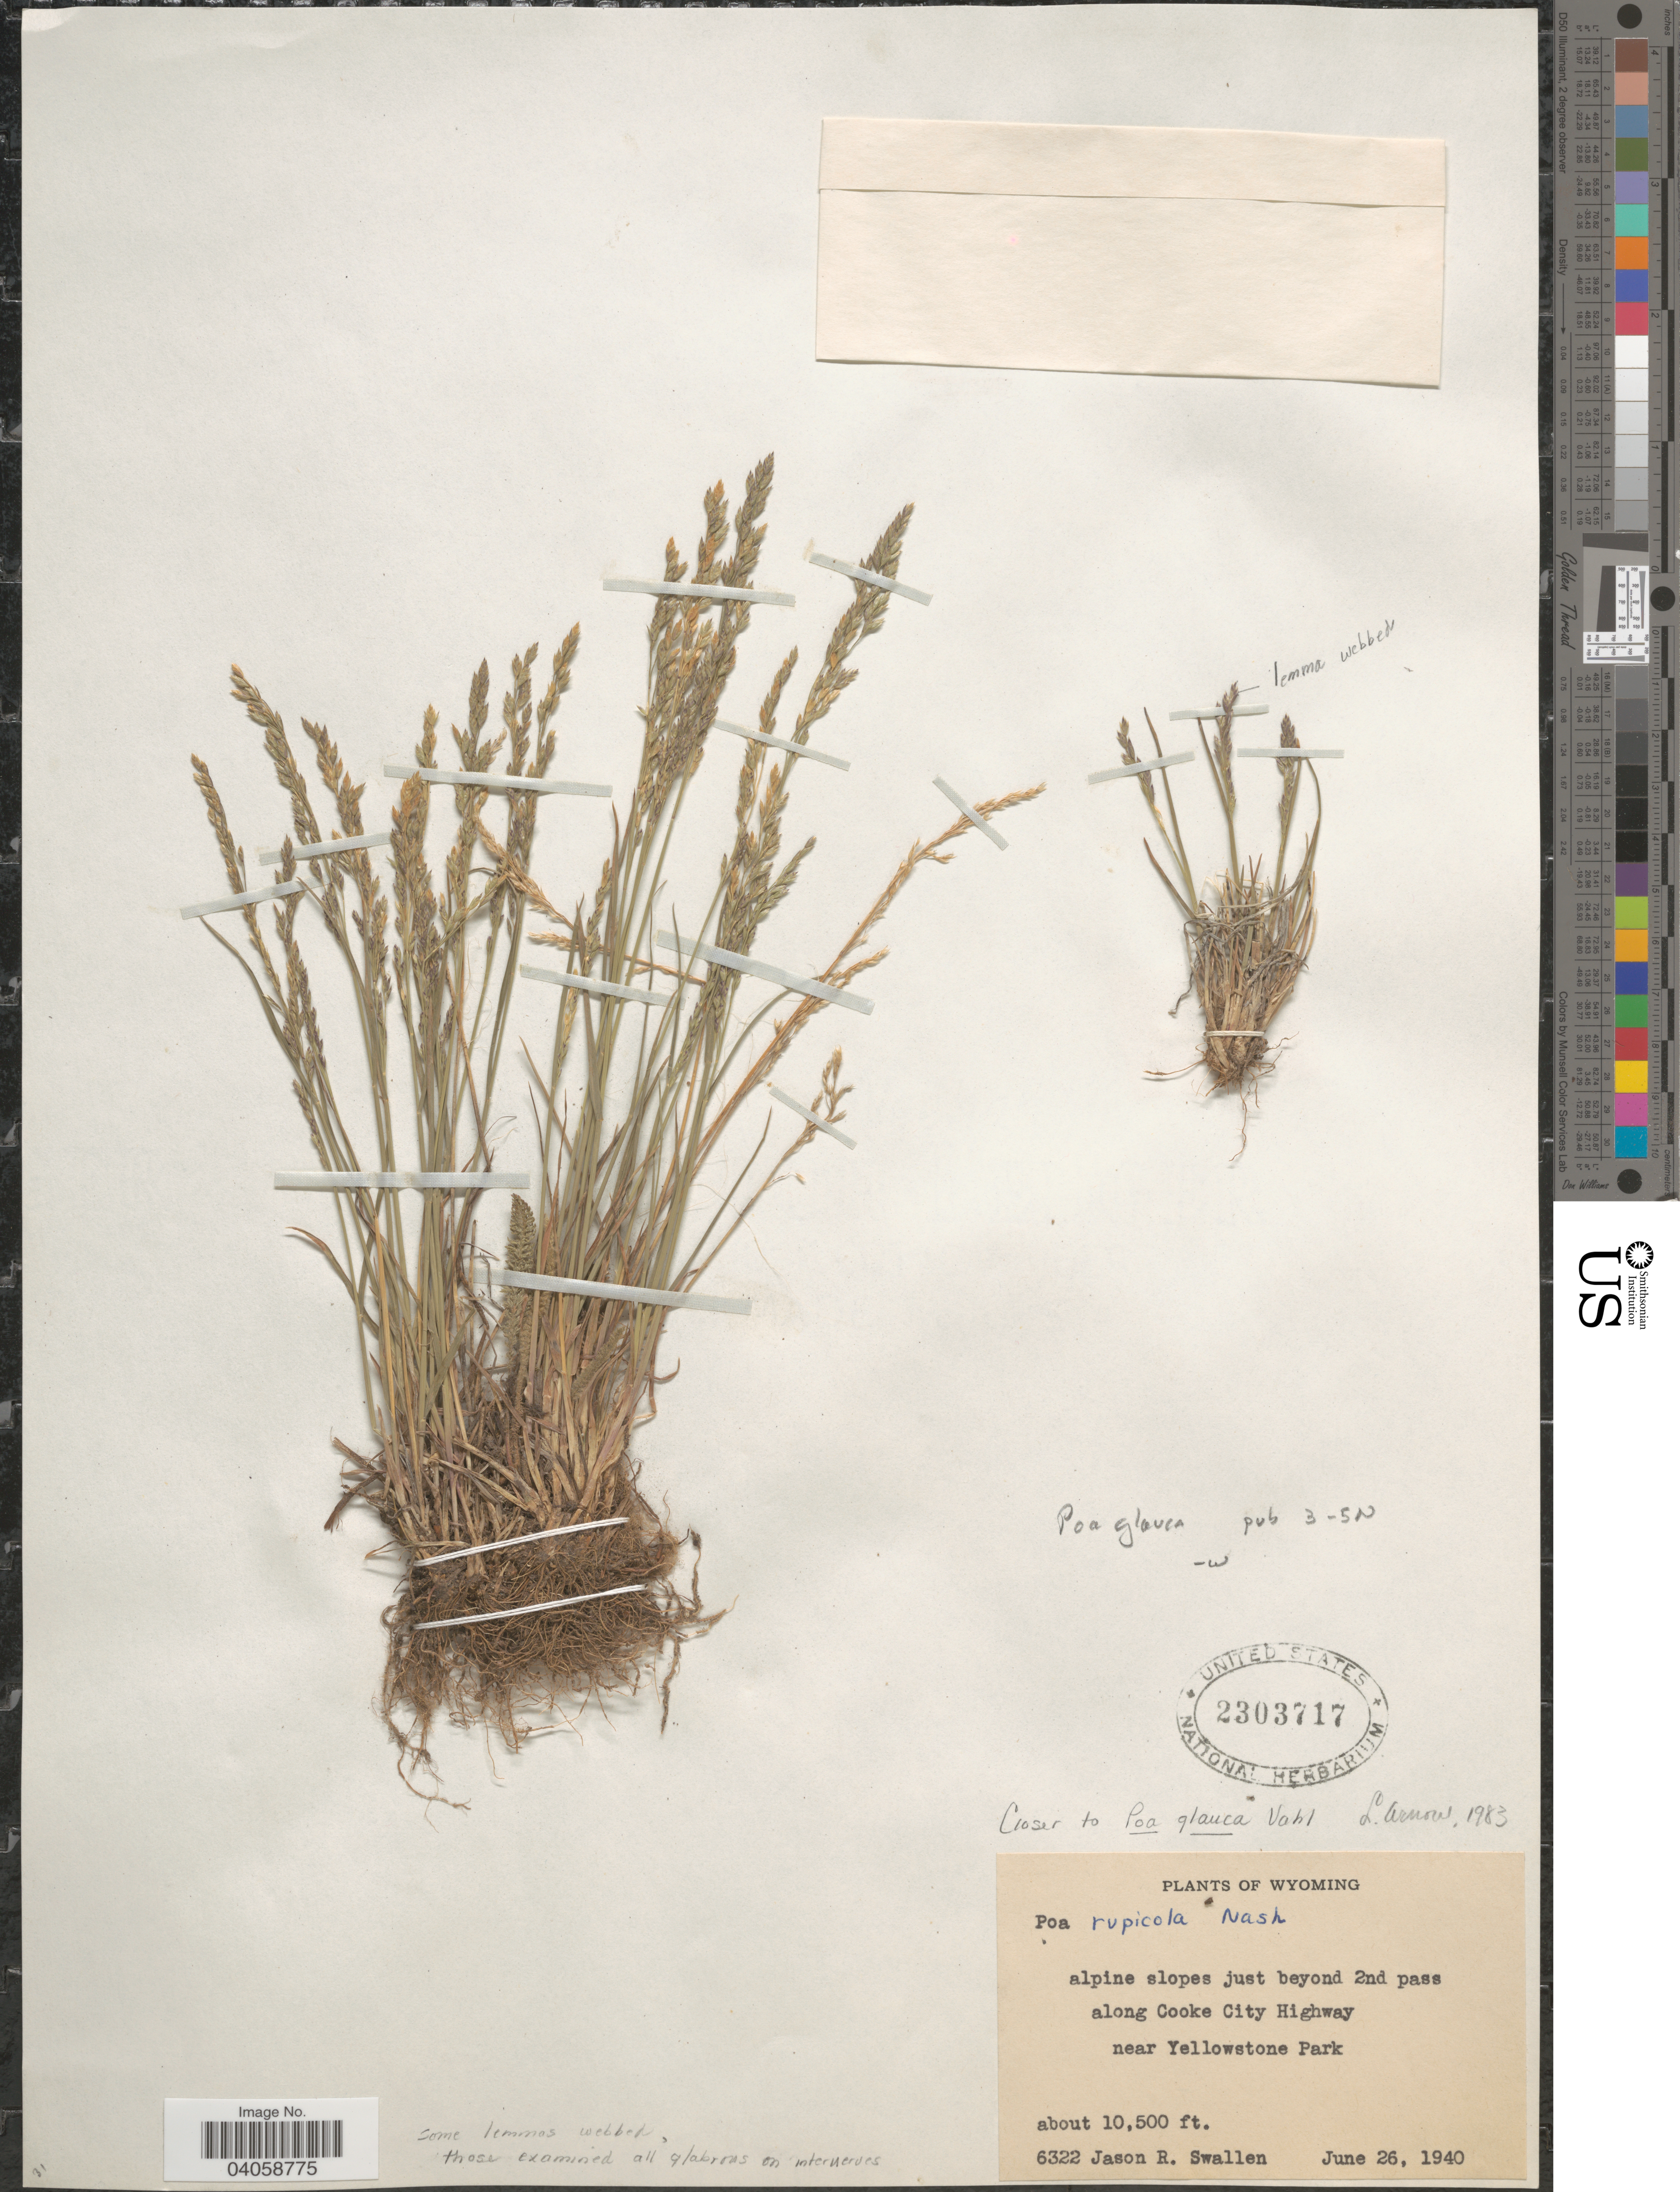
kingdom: Plantae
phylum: Tracheophyta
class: Liliopsida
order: Poales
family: Poaceae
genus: Poa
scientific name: Poa glauca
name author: Vahl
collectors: J. R. Swallen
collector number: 6322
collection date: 1940-06-26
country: United States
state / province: Wyoming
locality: Just beyond 2nd pass along Cooke City Highway near Yellowstone Park.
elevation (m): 3200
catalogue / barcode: US 2303717